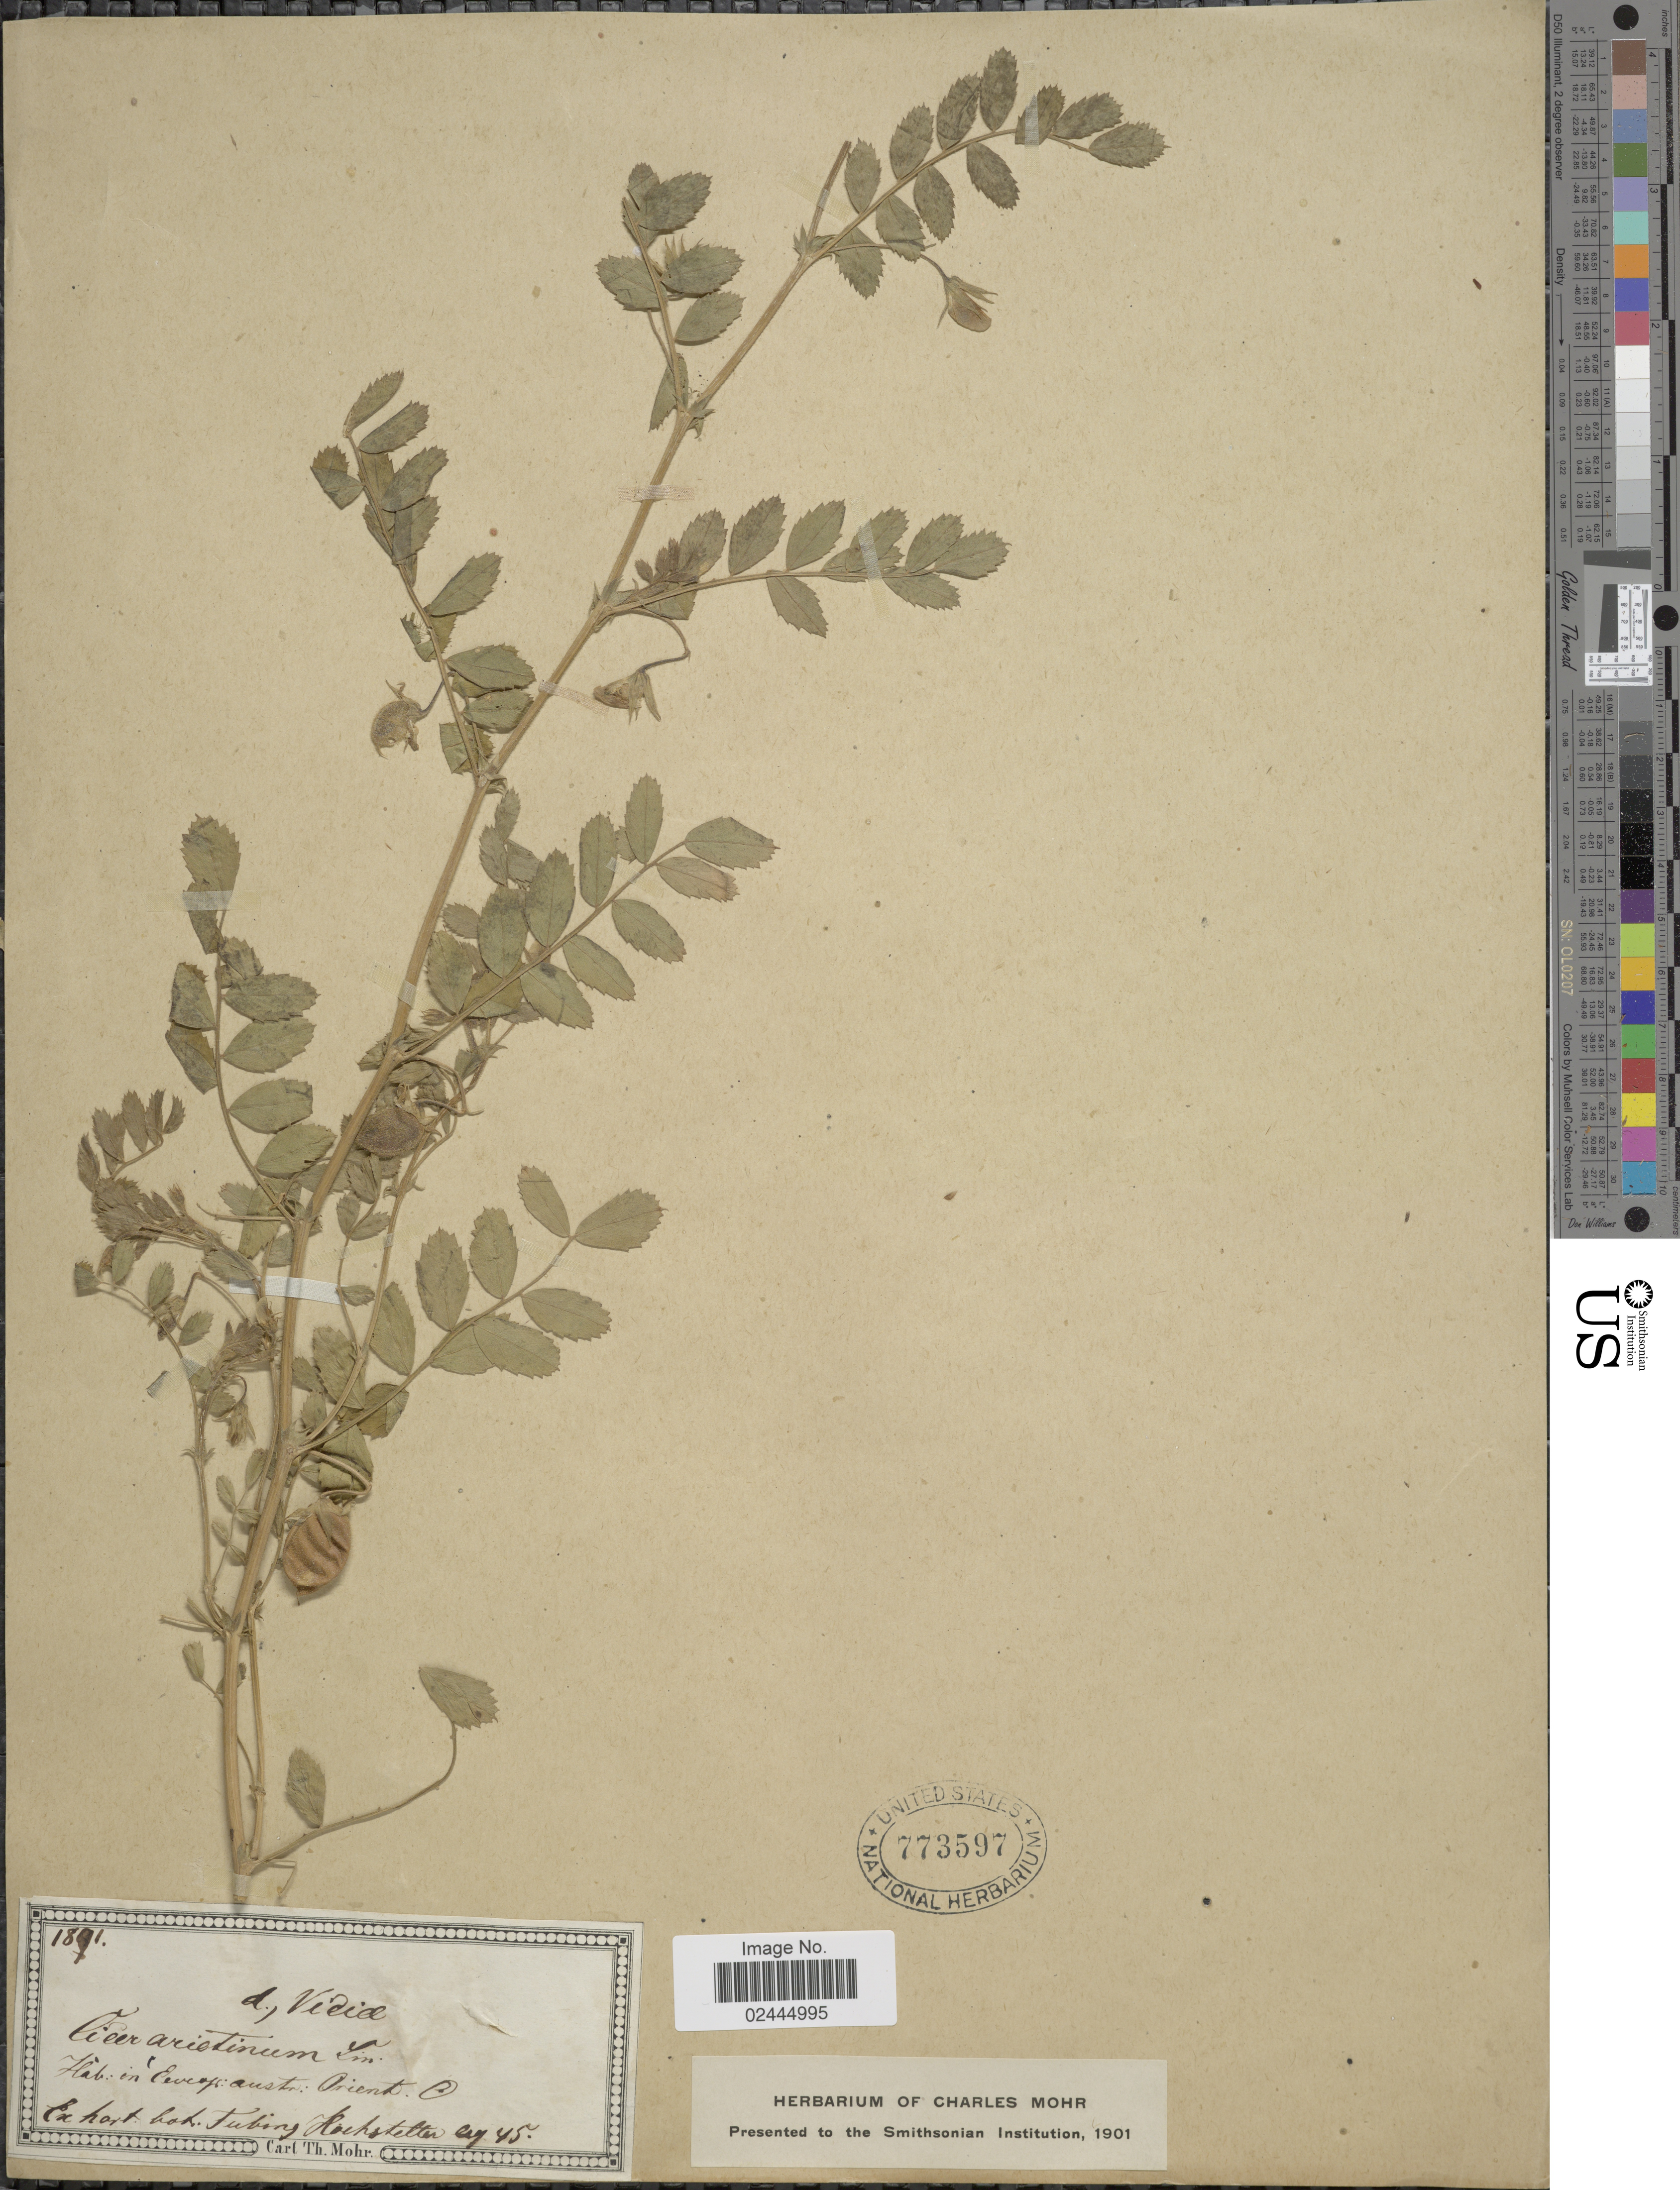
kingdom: Plantae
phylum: Tracheophyta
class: Magnoliopsida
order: Fabales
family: Fabaceae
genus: Cicer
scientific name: Cicer arietinum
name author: L.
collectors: -. Hochstetter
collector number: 1891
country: Austria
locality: Europe: Austr: Orient O.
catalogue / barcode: US 773597